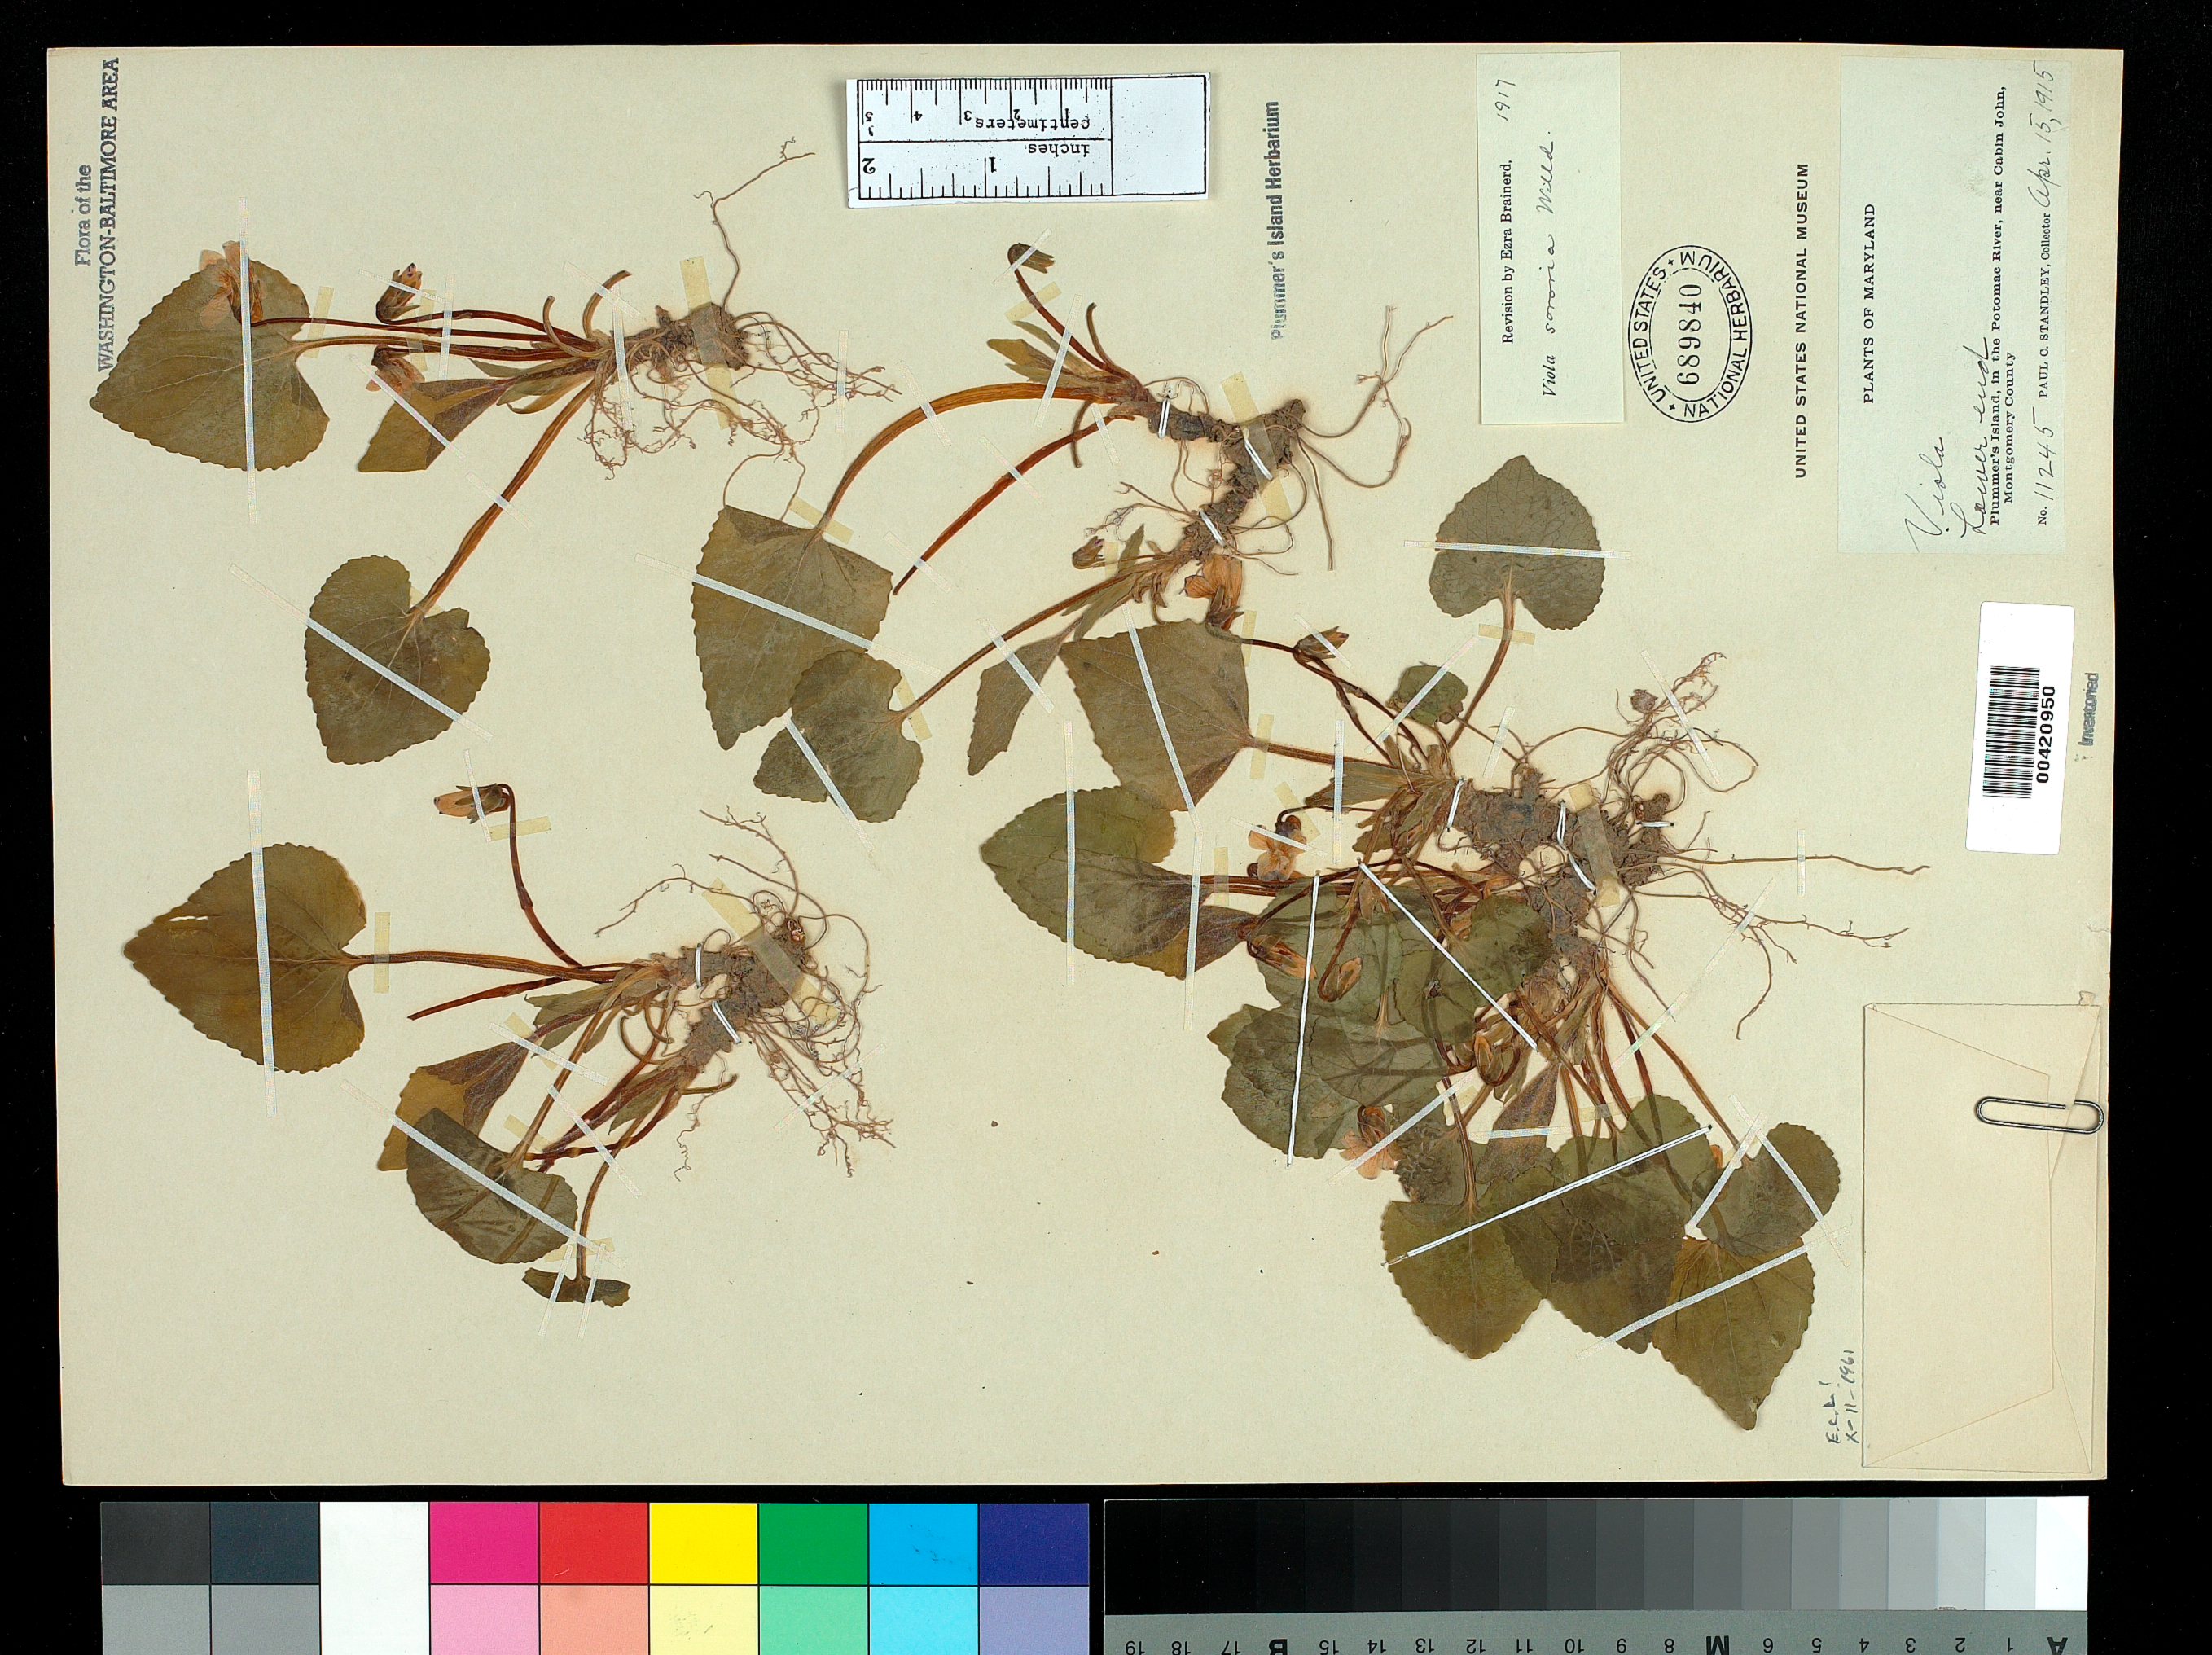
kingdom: Plantae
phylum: Tracheophyta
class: Magnoliopsida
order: Malpighiales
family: Violaceae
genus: Viola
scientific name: Viola sororia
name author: Willd.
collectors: P. C. Standley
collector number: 11245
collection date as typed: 15 Apr 1915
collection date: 1915-04-15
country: United States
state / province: Maryland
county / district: Montgomery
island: Plummers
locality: Plummer's Island; lower end C. & O. Canal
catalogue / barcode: US 689840